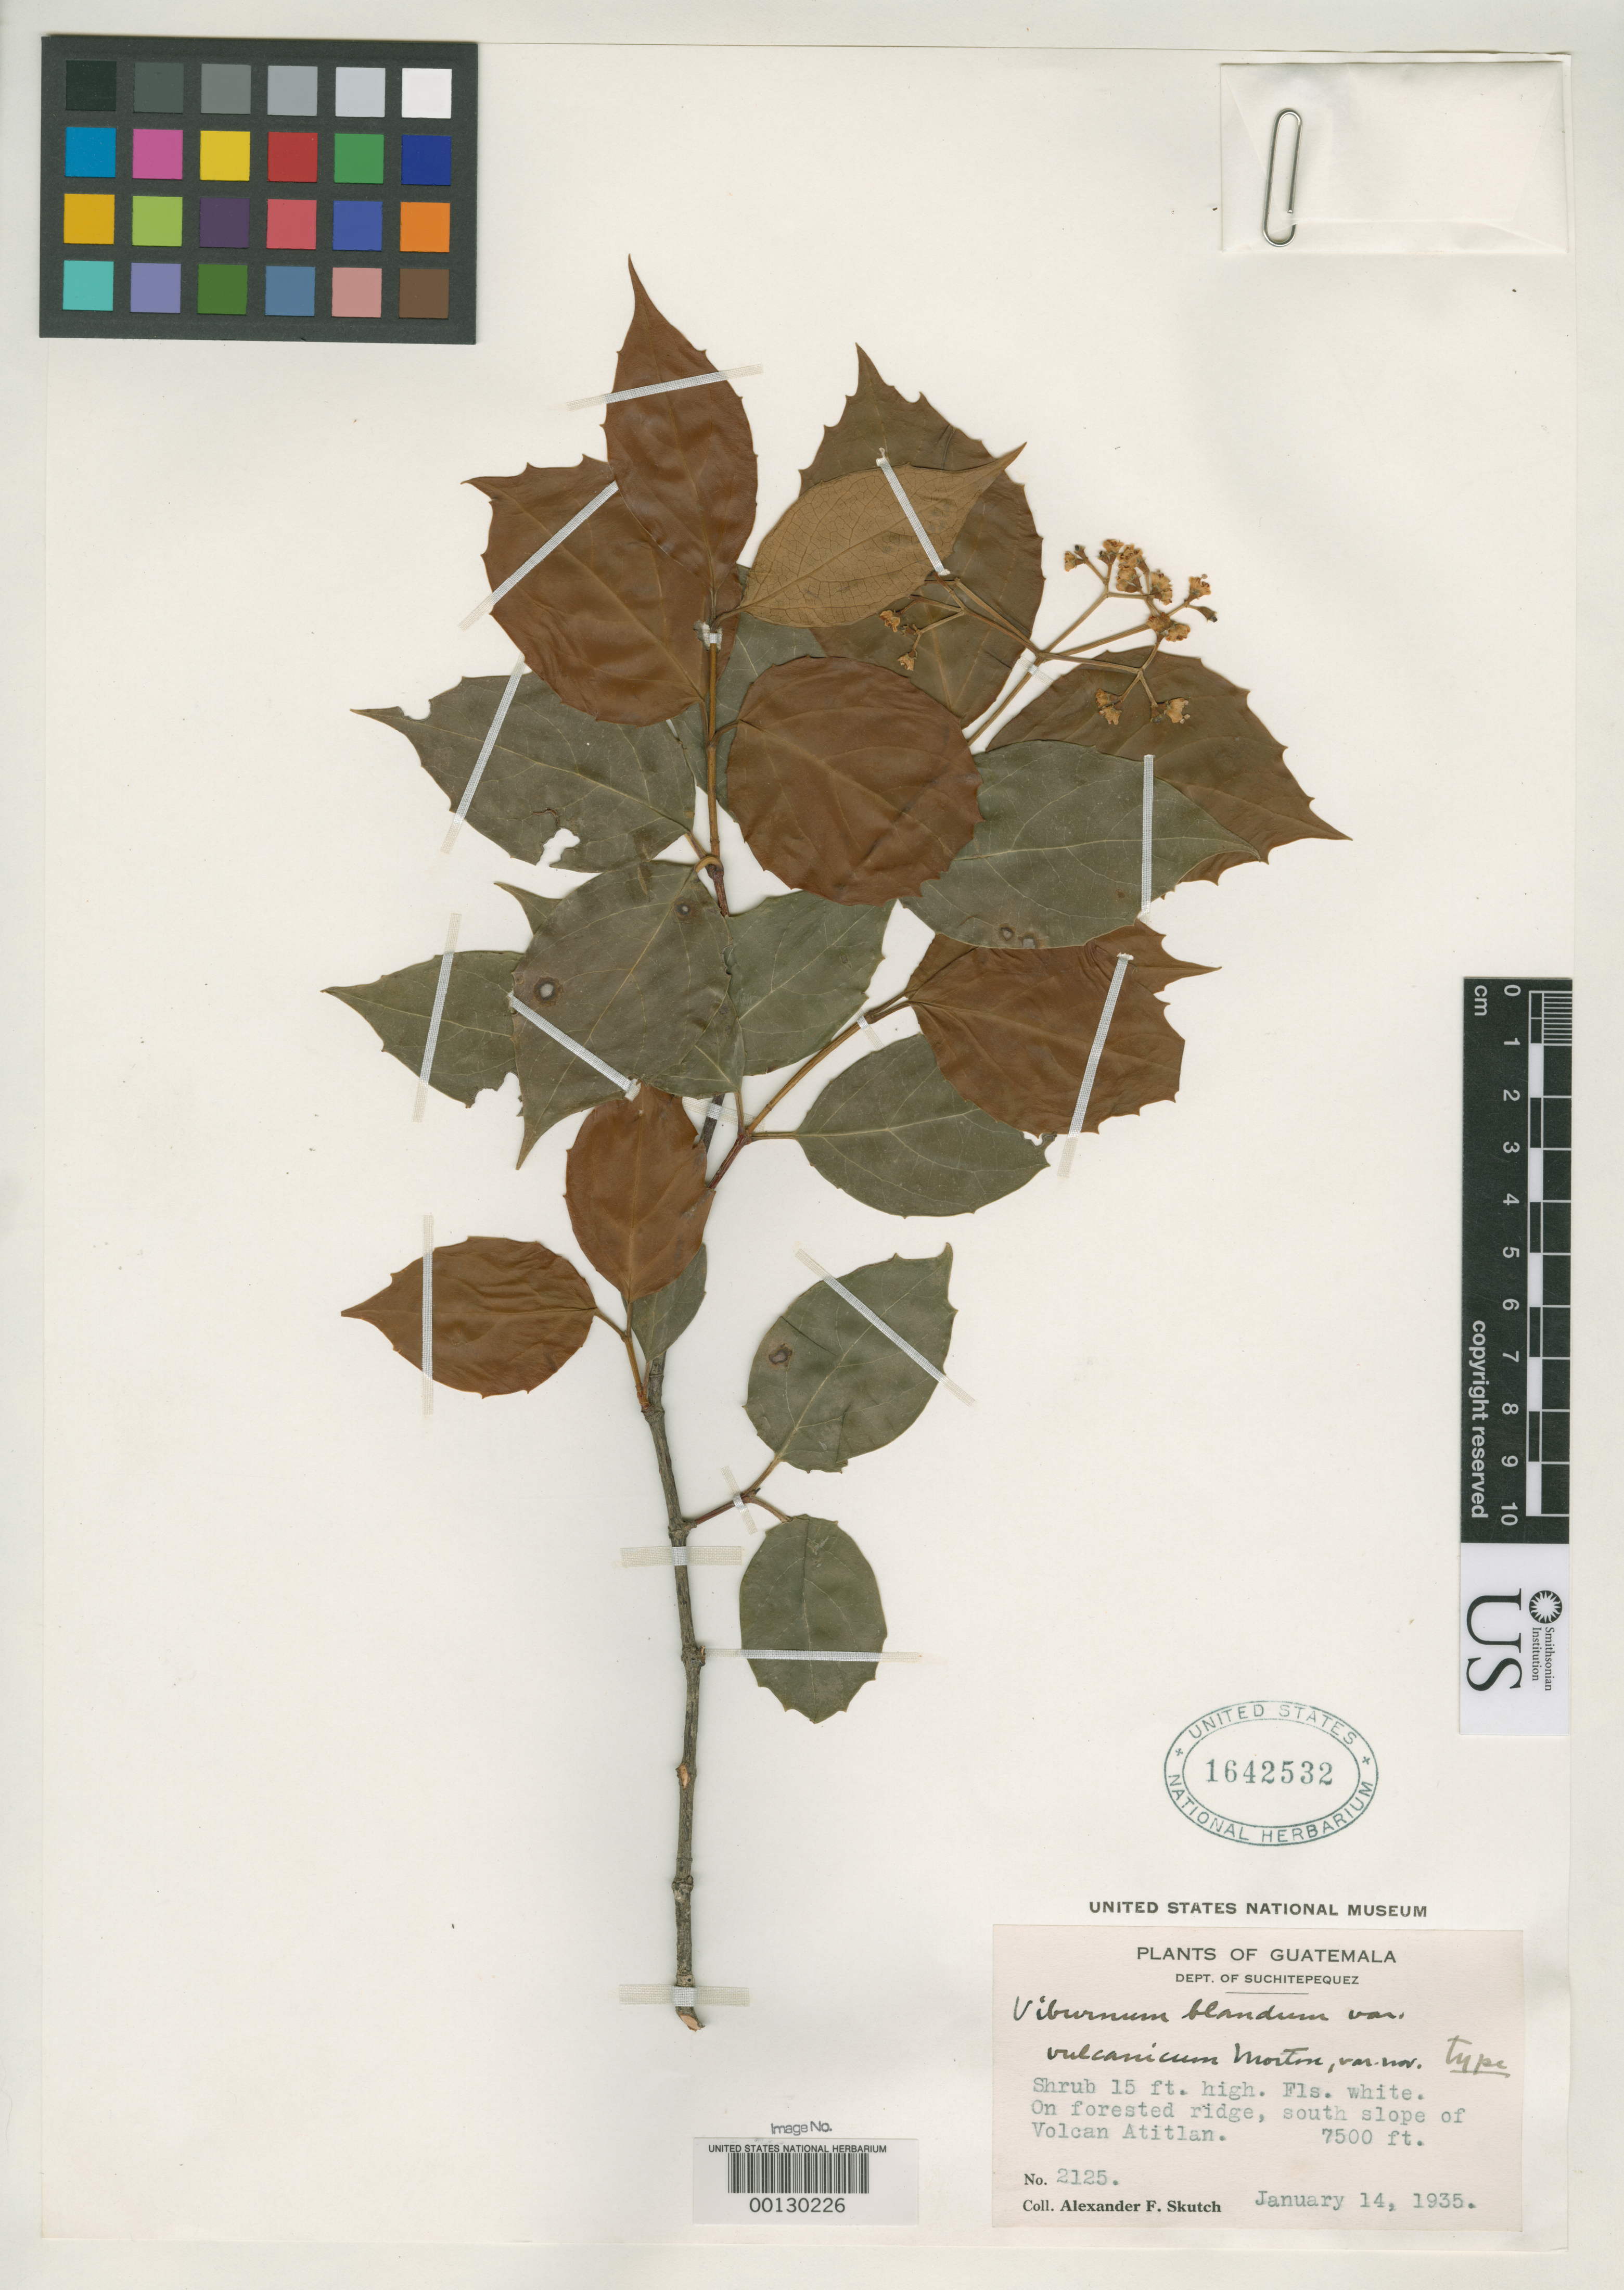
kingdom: Plantae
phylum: Tracheophyta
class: Magnoliopsida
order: Dipsacales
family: Viburnaceae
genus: Viburnum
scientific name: Viburnum blandum var. vulcanicum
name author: C.V. Morton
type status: Holotype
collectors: A. F. Skutch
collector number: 2125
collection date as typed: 14 Jan 1935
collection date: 1935-01-14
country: Guatemala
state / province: Suchitepéquez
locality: Volcan Atitlan; alt. 7500 ft.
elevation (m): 2286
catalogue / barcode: US 1642532